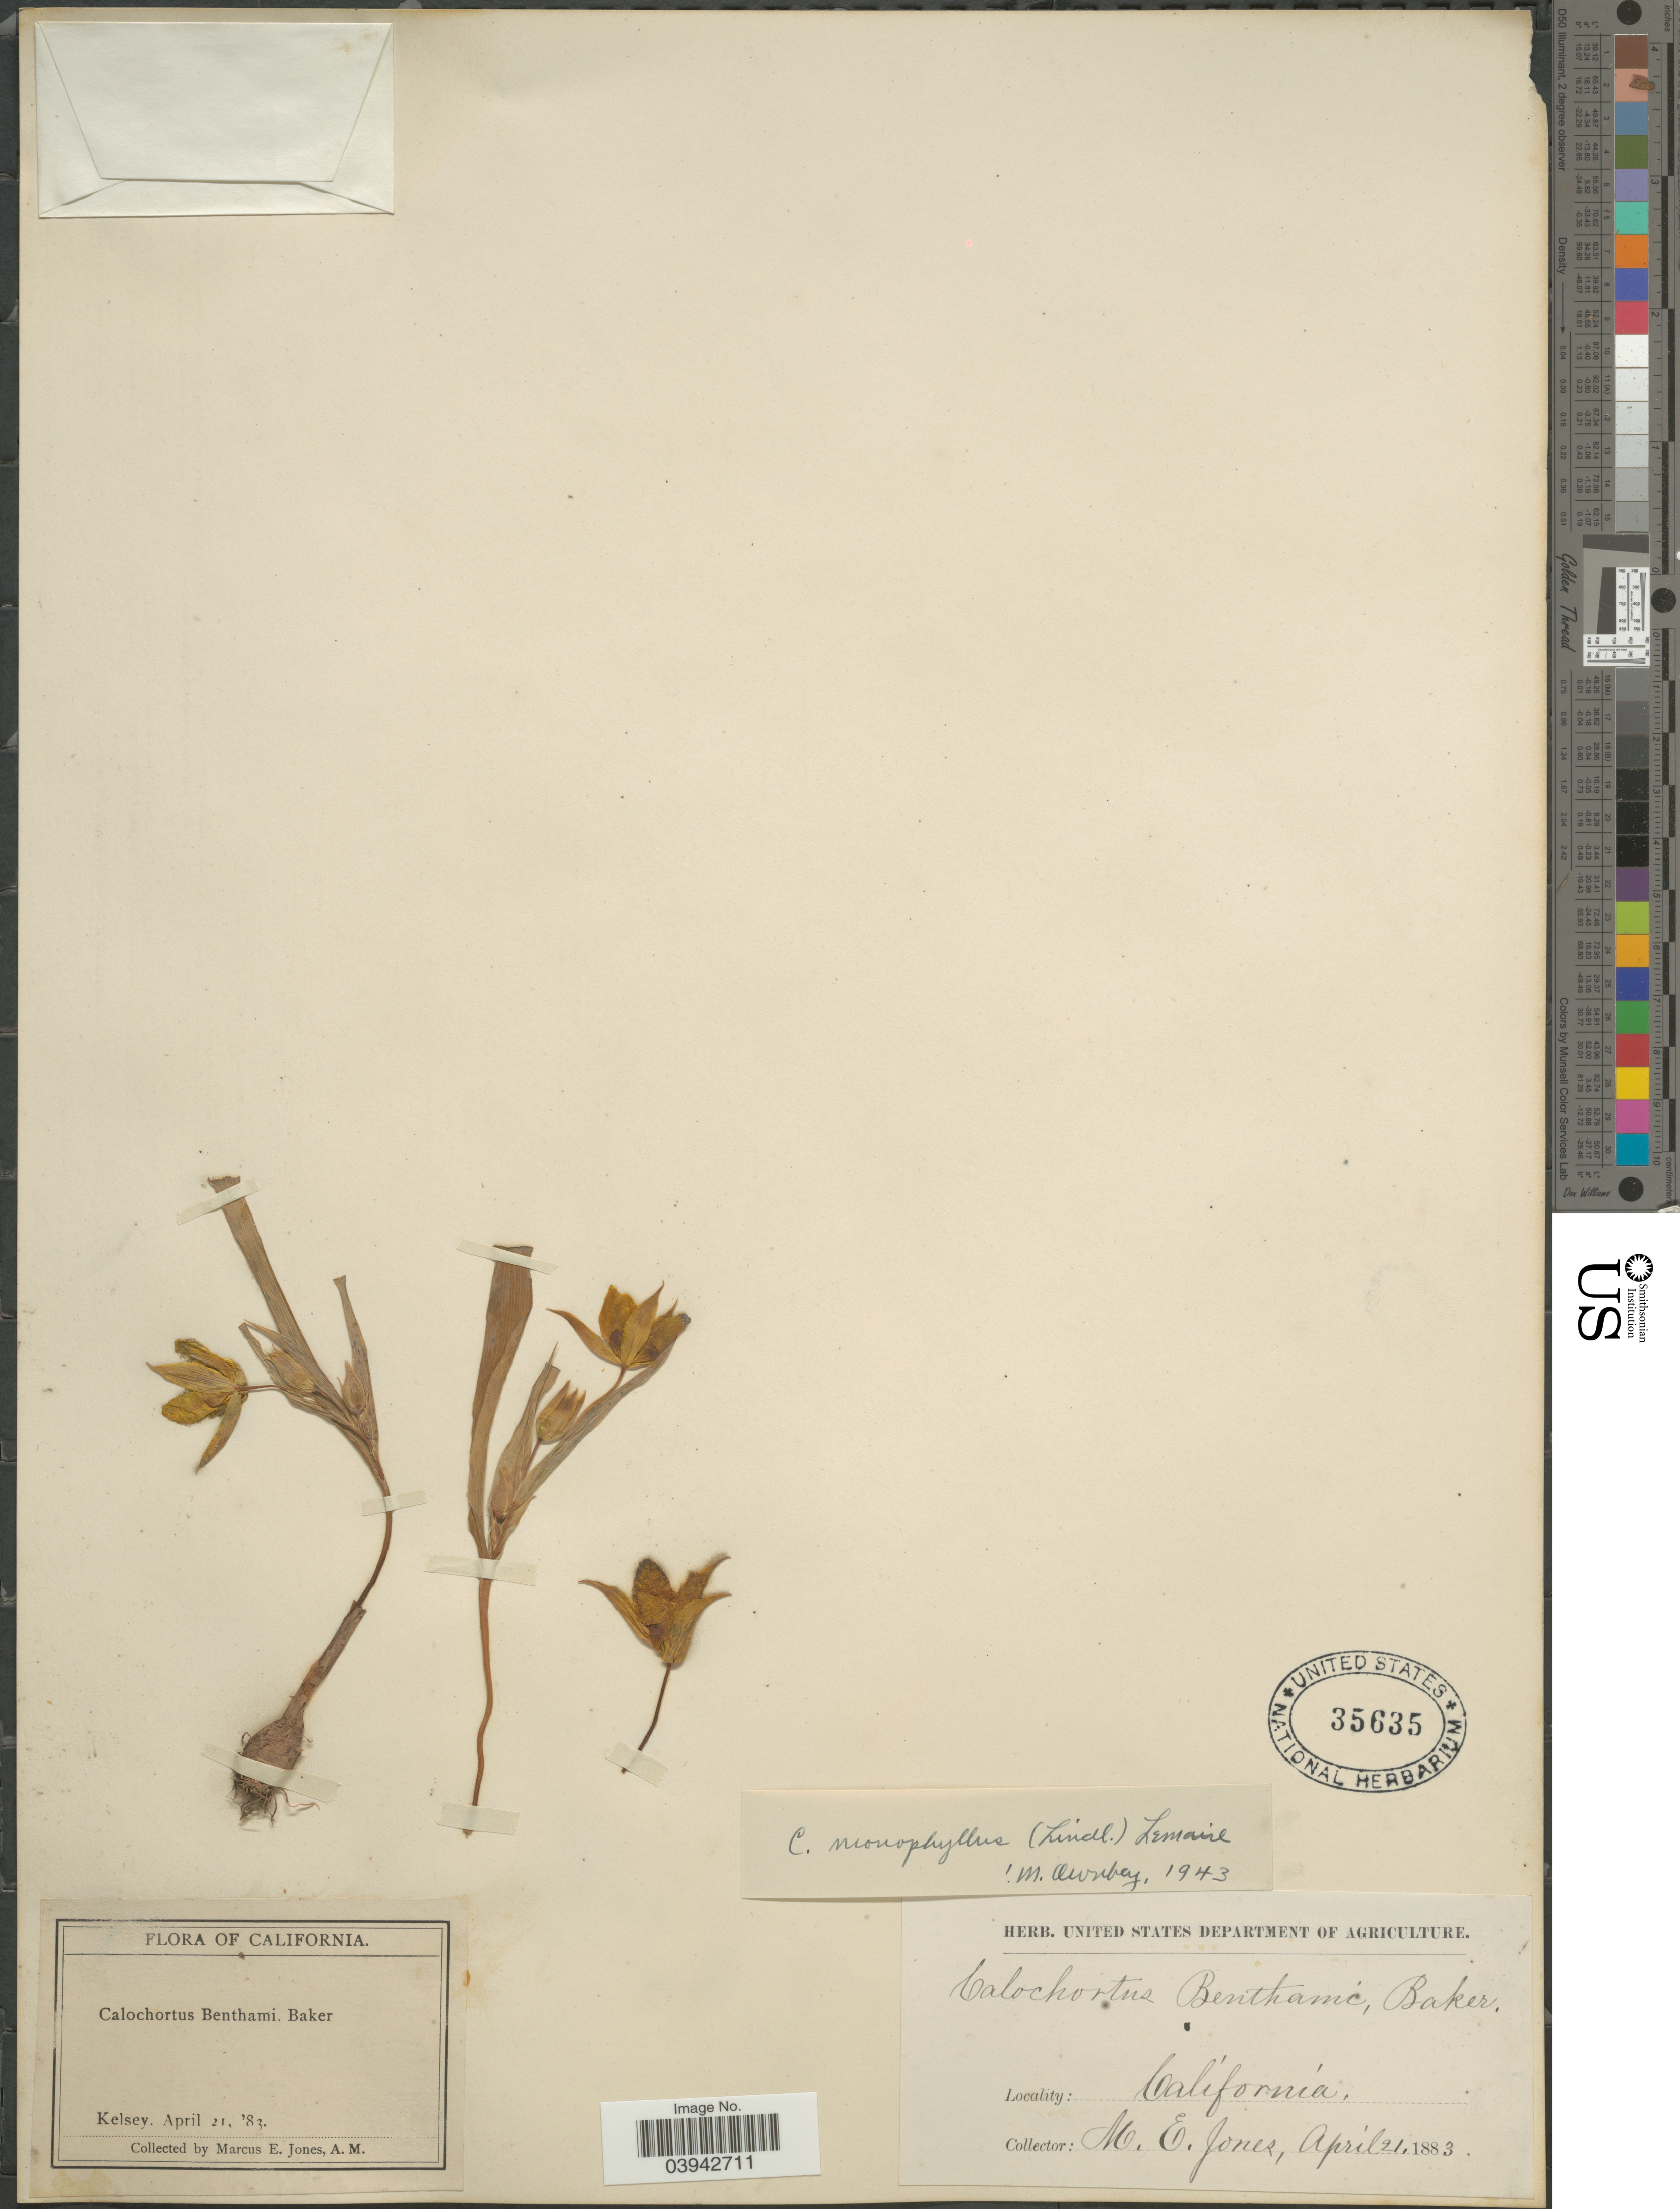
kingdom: Plantae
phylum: Tracheophyta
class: Liliopsida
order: Liliales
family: Liliaceae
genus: Calochortus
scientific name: Calochortus monophyllus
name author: (Lindl.) Lem.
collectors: M. E. Jones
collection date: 1883-04-21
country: United States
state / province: California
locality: Kelsey.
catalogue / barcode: US 35635